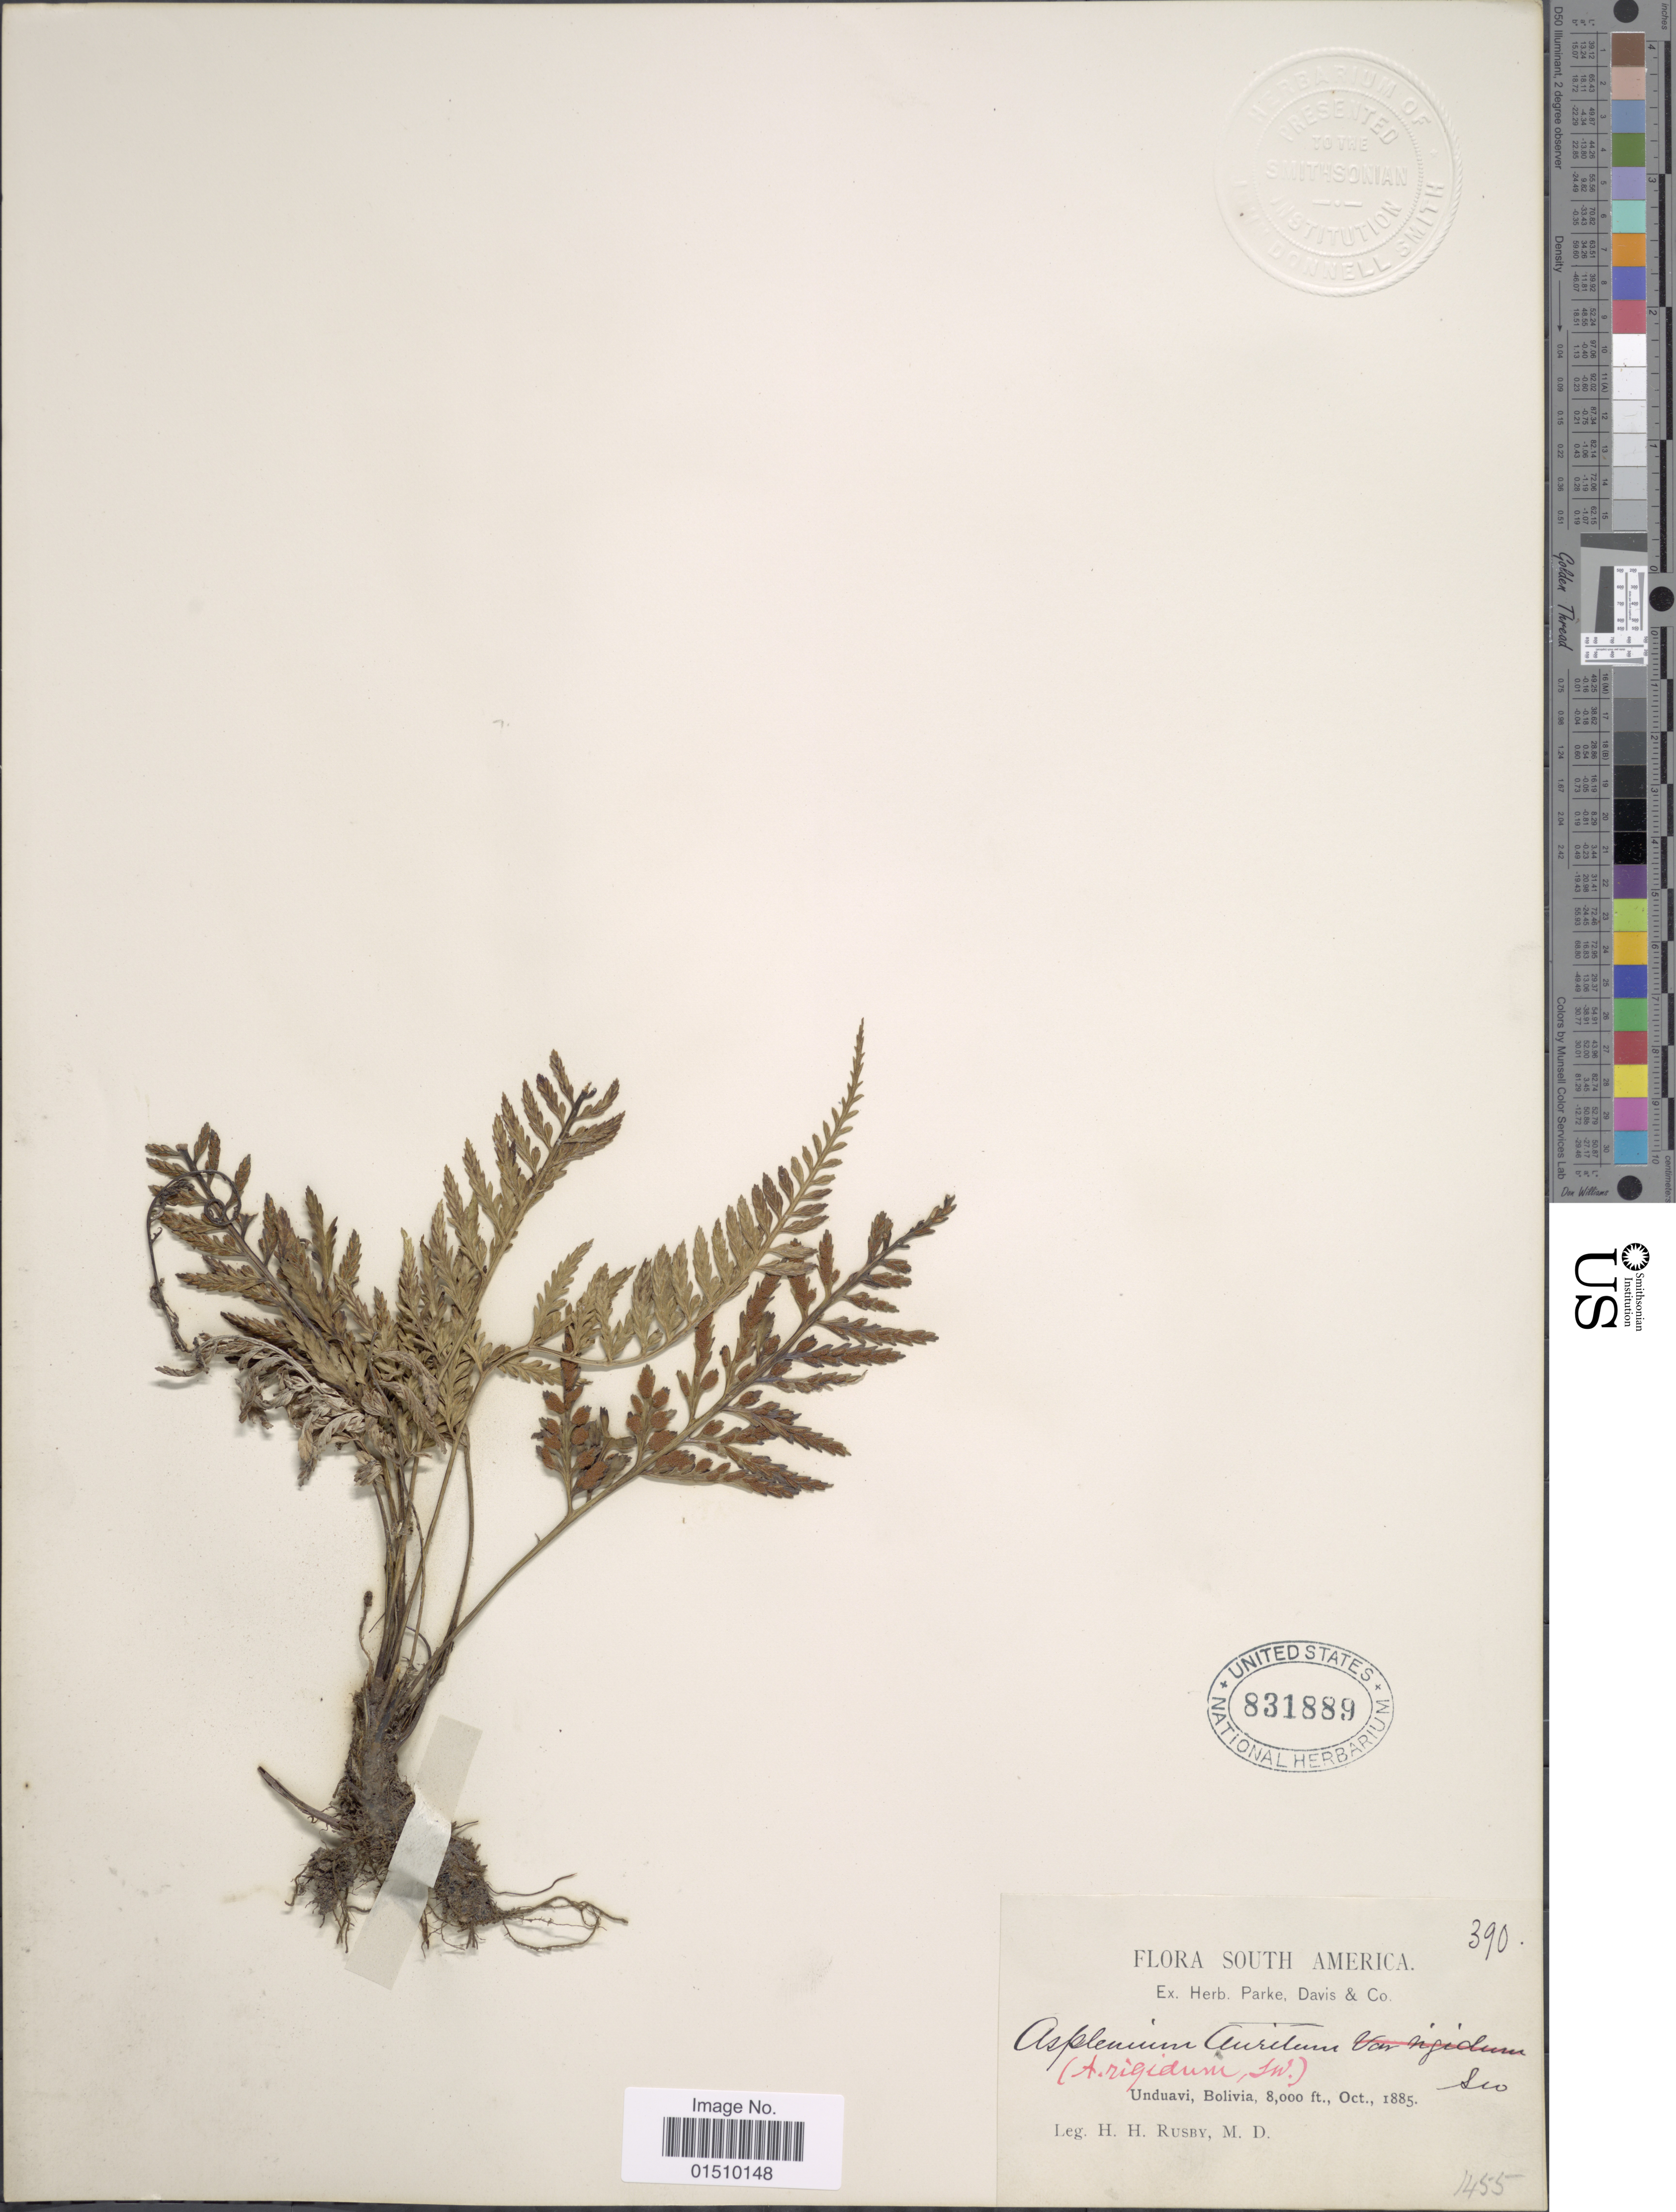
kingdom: Plantae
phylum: Tracheophyta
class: Polypodiopsida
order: Polypodiales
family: Aspleniaceae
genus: Asplenium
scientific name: Asplenium auritum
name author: Sw.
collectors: H. H. Rusby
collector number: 390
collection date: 1885-10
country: Bolivia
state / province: La Paz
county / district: Nor Yungas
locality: Unduavi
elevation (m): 2438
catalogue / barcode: US 831889